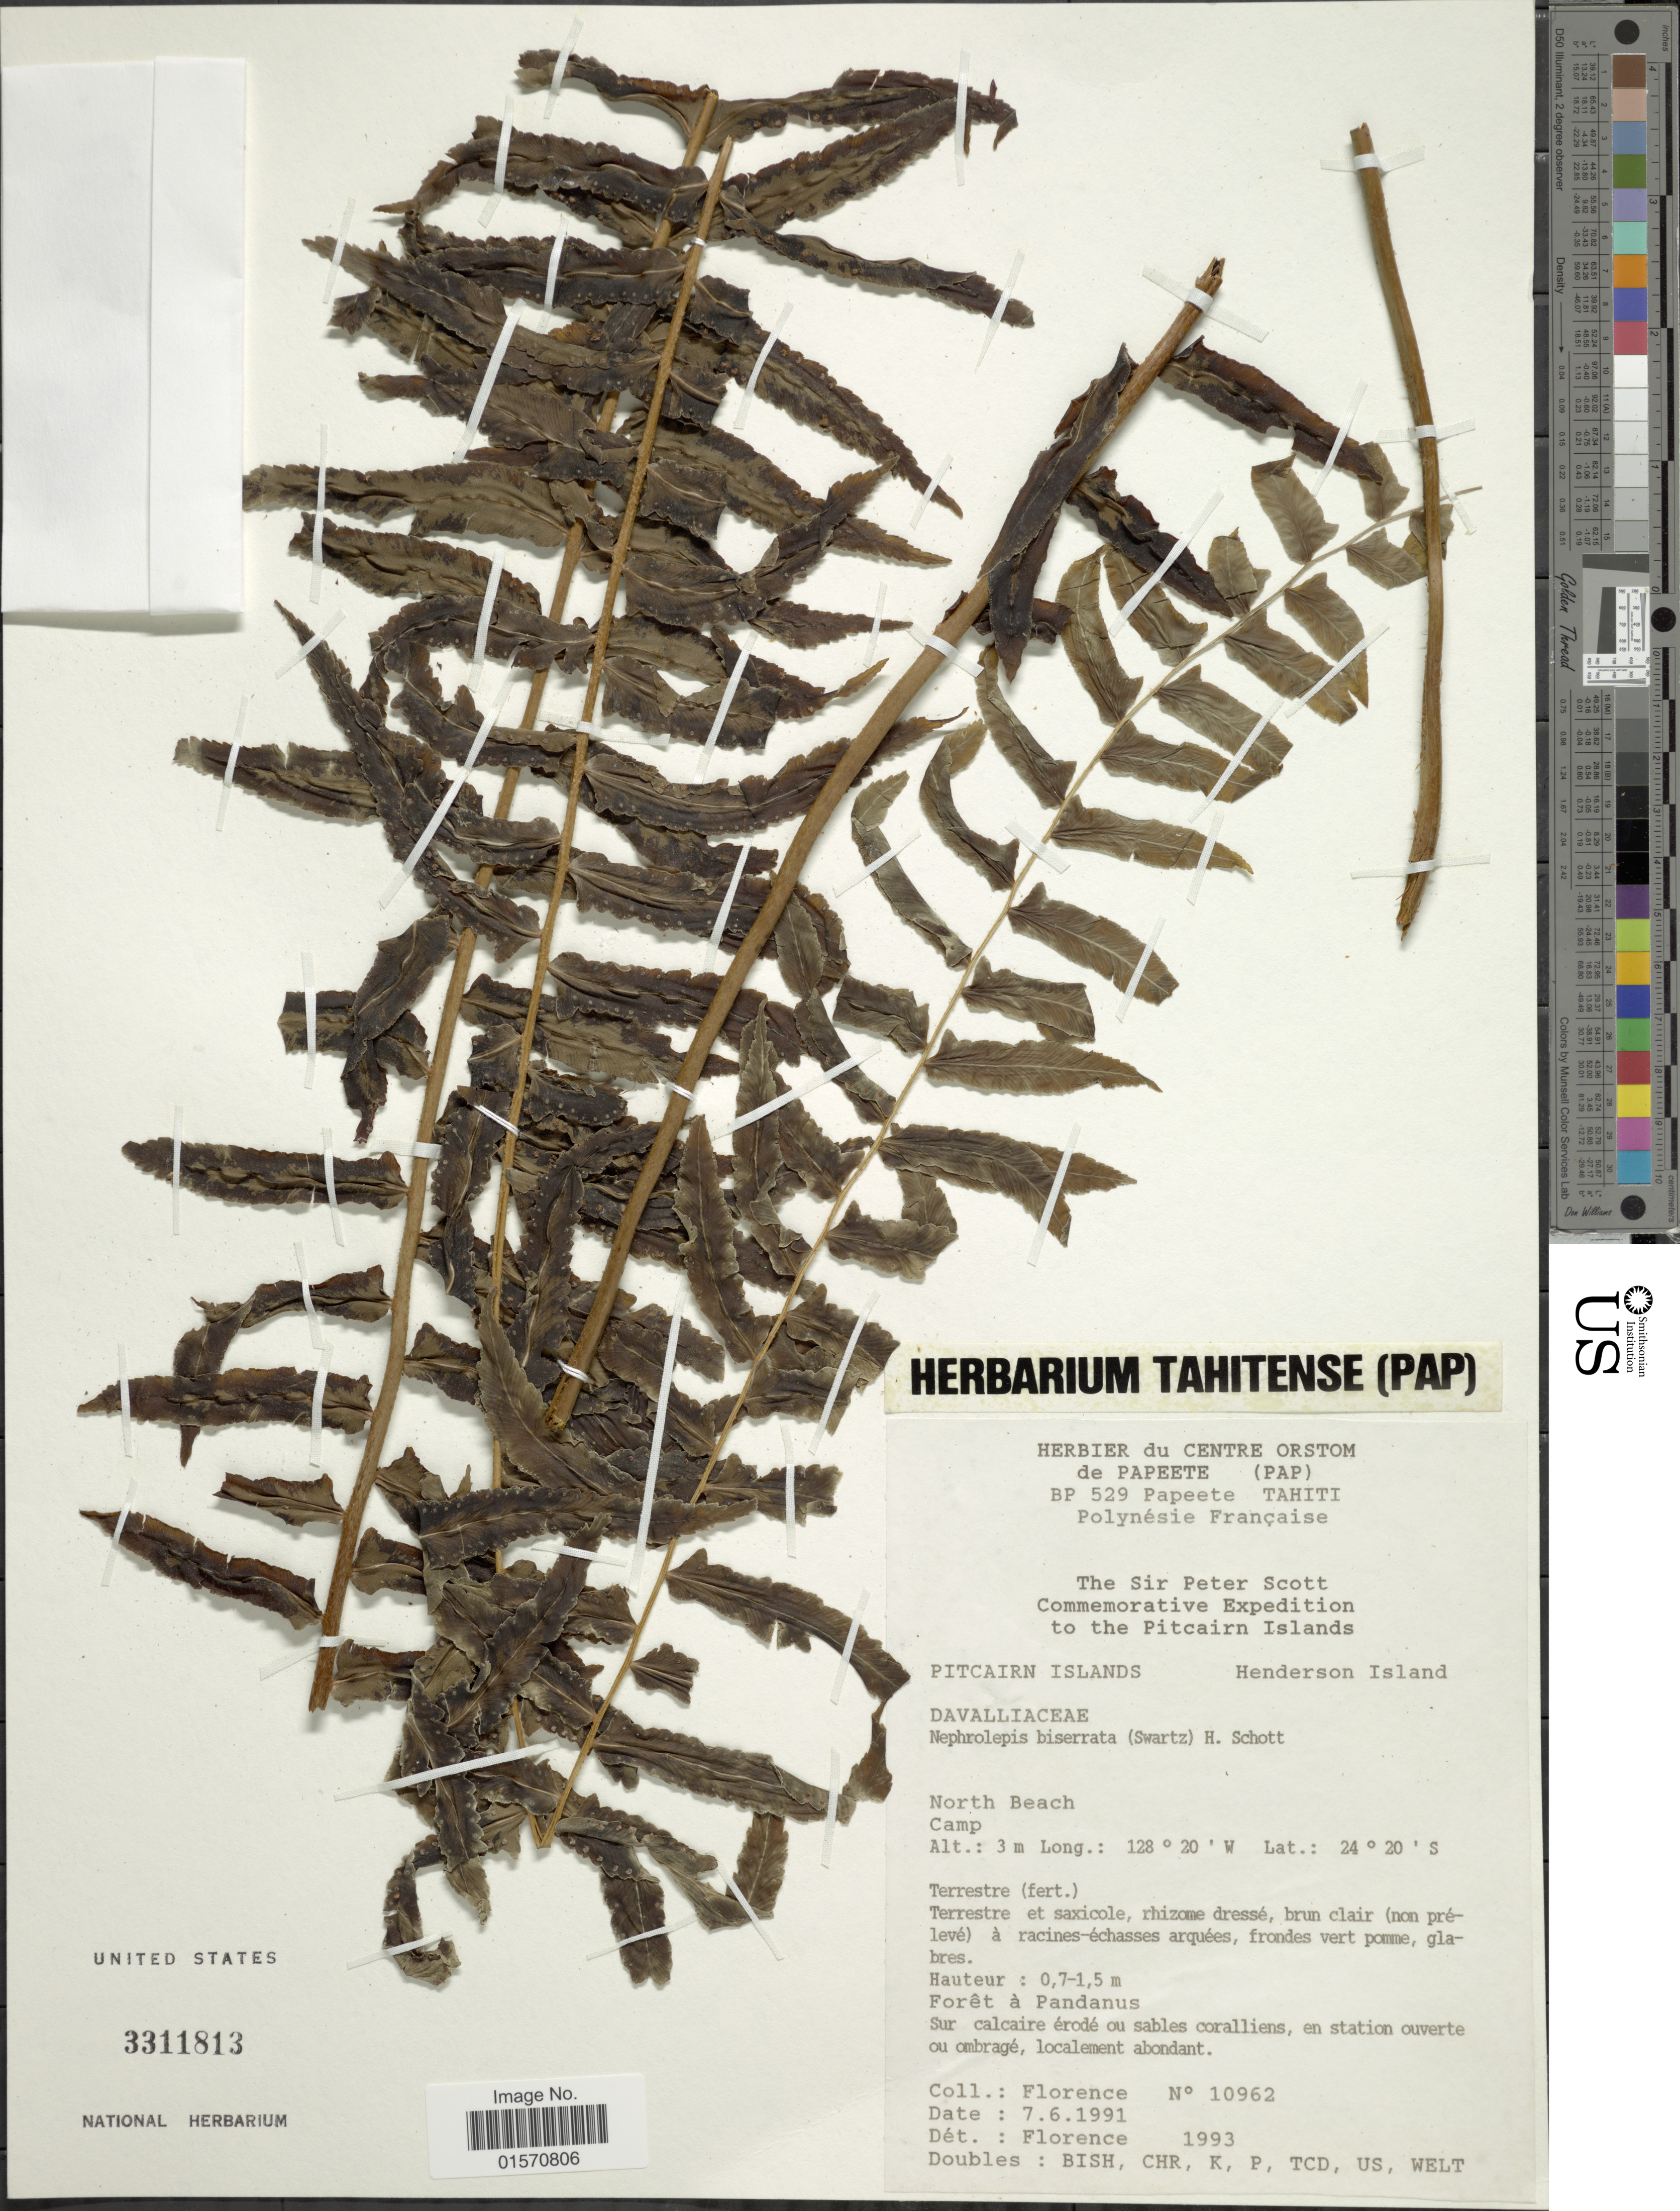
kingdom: Plantae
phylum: Tracheophyta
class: Polypodiopsida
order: Polypodiales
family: Nephrolepidaceae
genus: Nephrolepis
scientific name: Nephrolepis biserrata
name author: (Sw.) Schott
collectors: -. Florence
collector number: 10962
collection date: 1991-06-07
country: Pitcairn Islands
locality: Henderson Island. North Beach Camp. Forêt à Pandanus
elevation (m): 3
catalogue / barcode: US 3311813